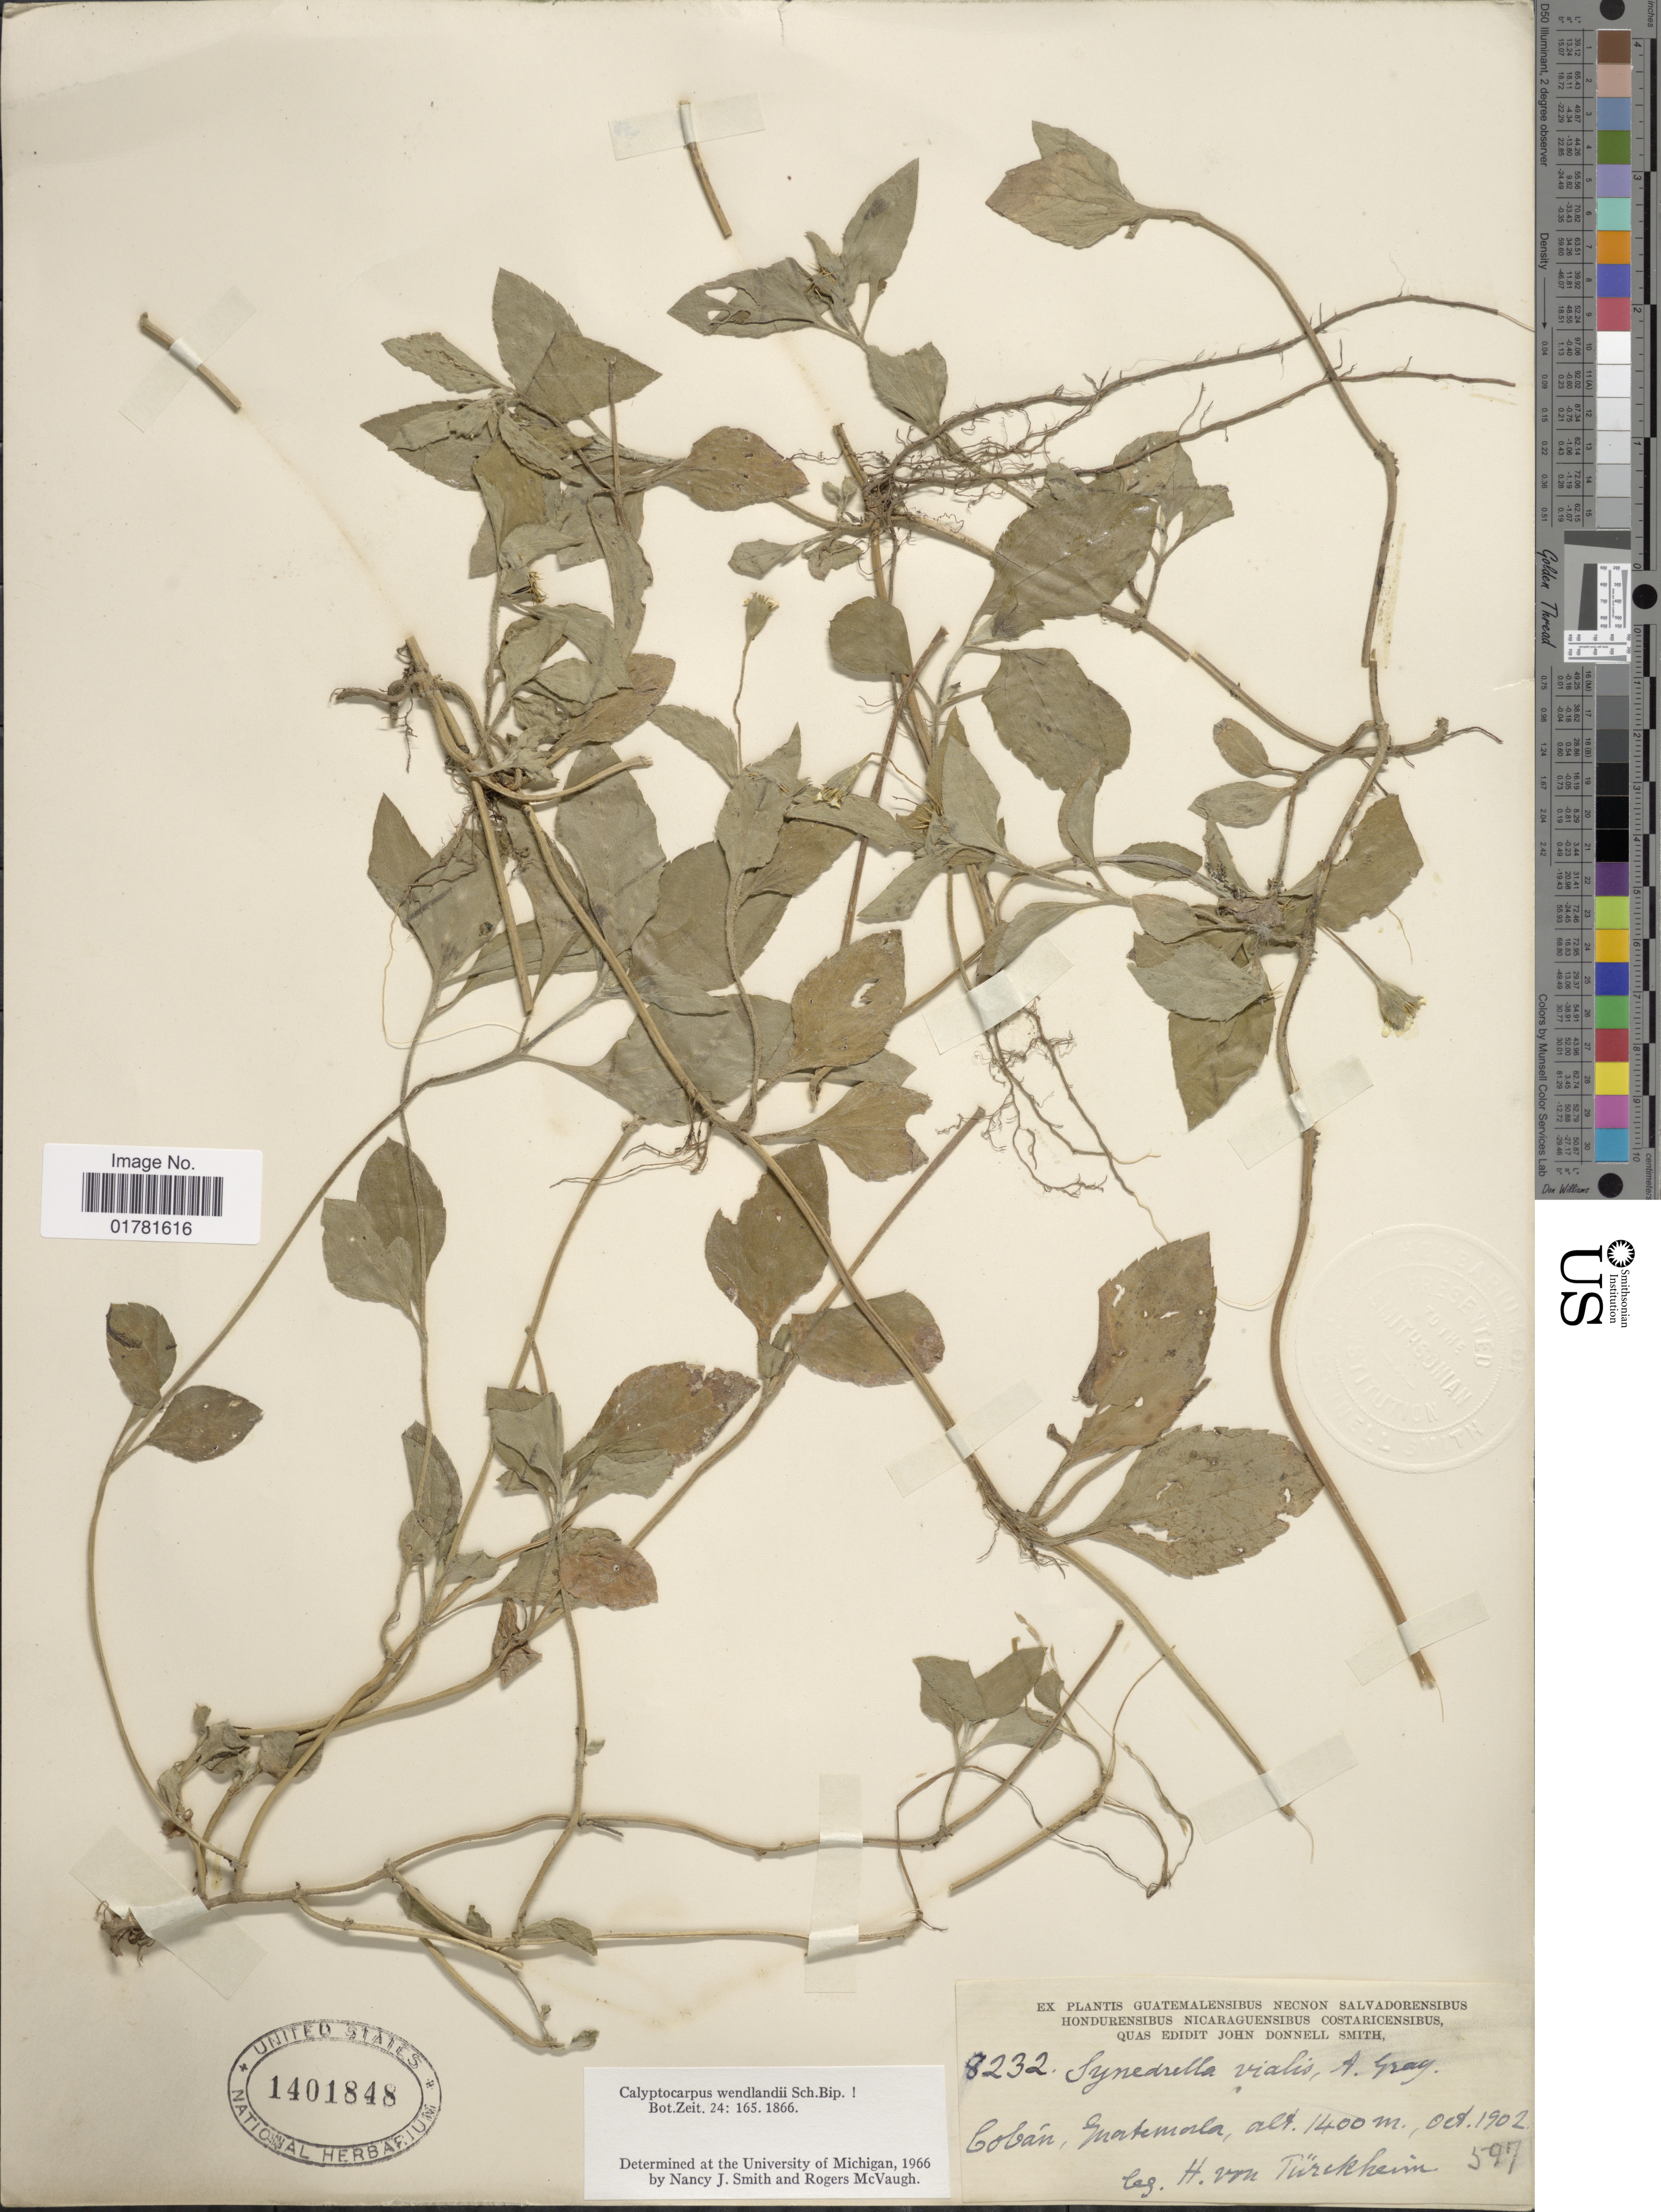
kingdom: Plantae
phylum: Tracheophyta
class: Magnoliopsida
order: Asterales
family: Asteraceae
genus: Calyptocarpus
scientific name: Calyptocarpus wendlandii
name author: Sch. Bip.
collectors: H. von Türckheim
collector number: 8232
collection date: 1902-10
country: Guatemala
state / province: Guatemala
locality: Guatemalensibus Necnon Salvadorensibus, Cobán, Guatemala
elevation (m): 1400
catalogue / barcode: US 1401848